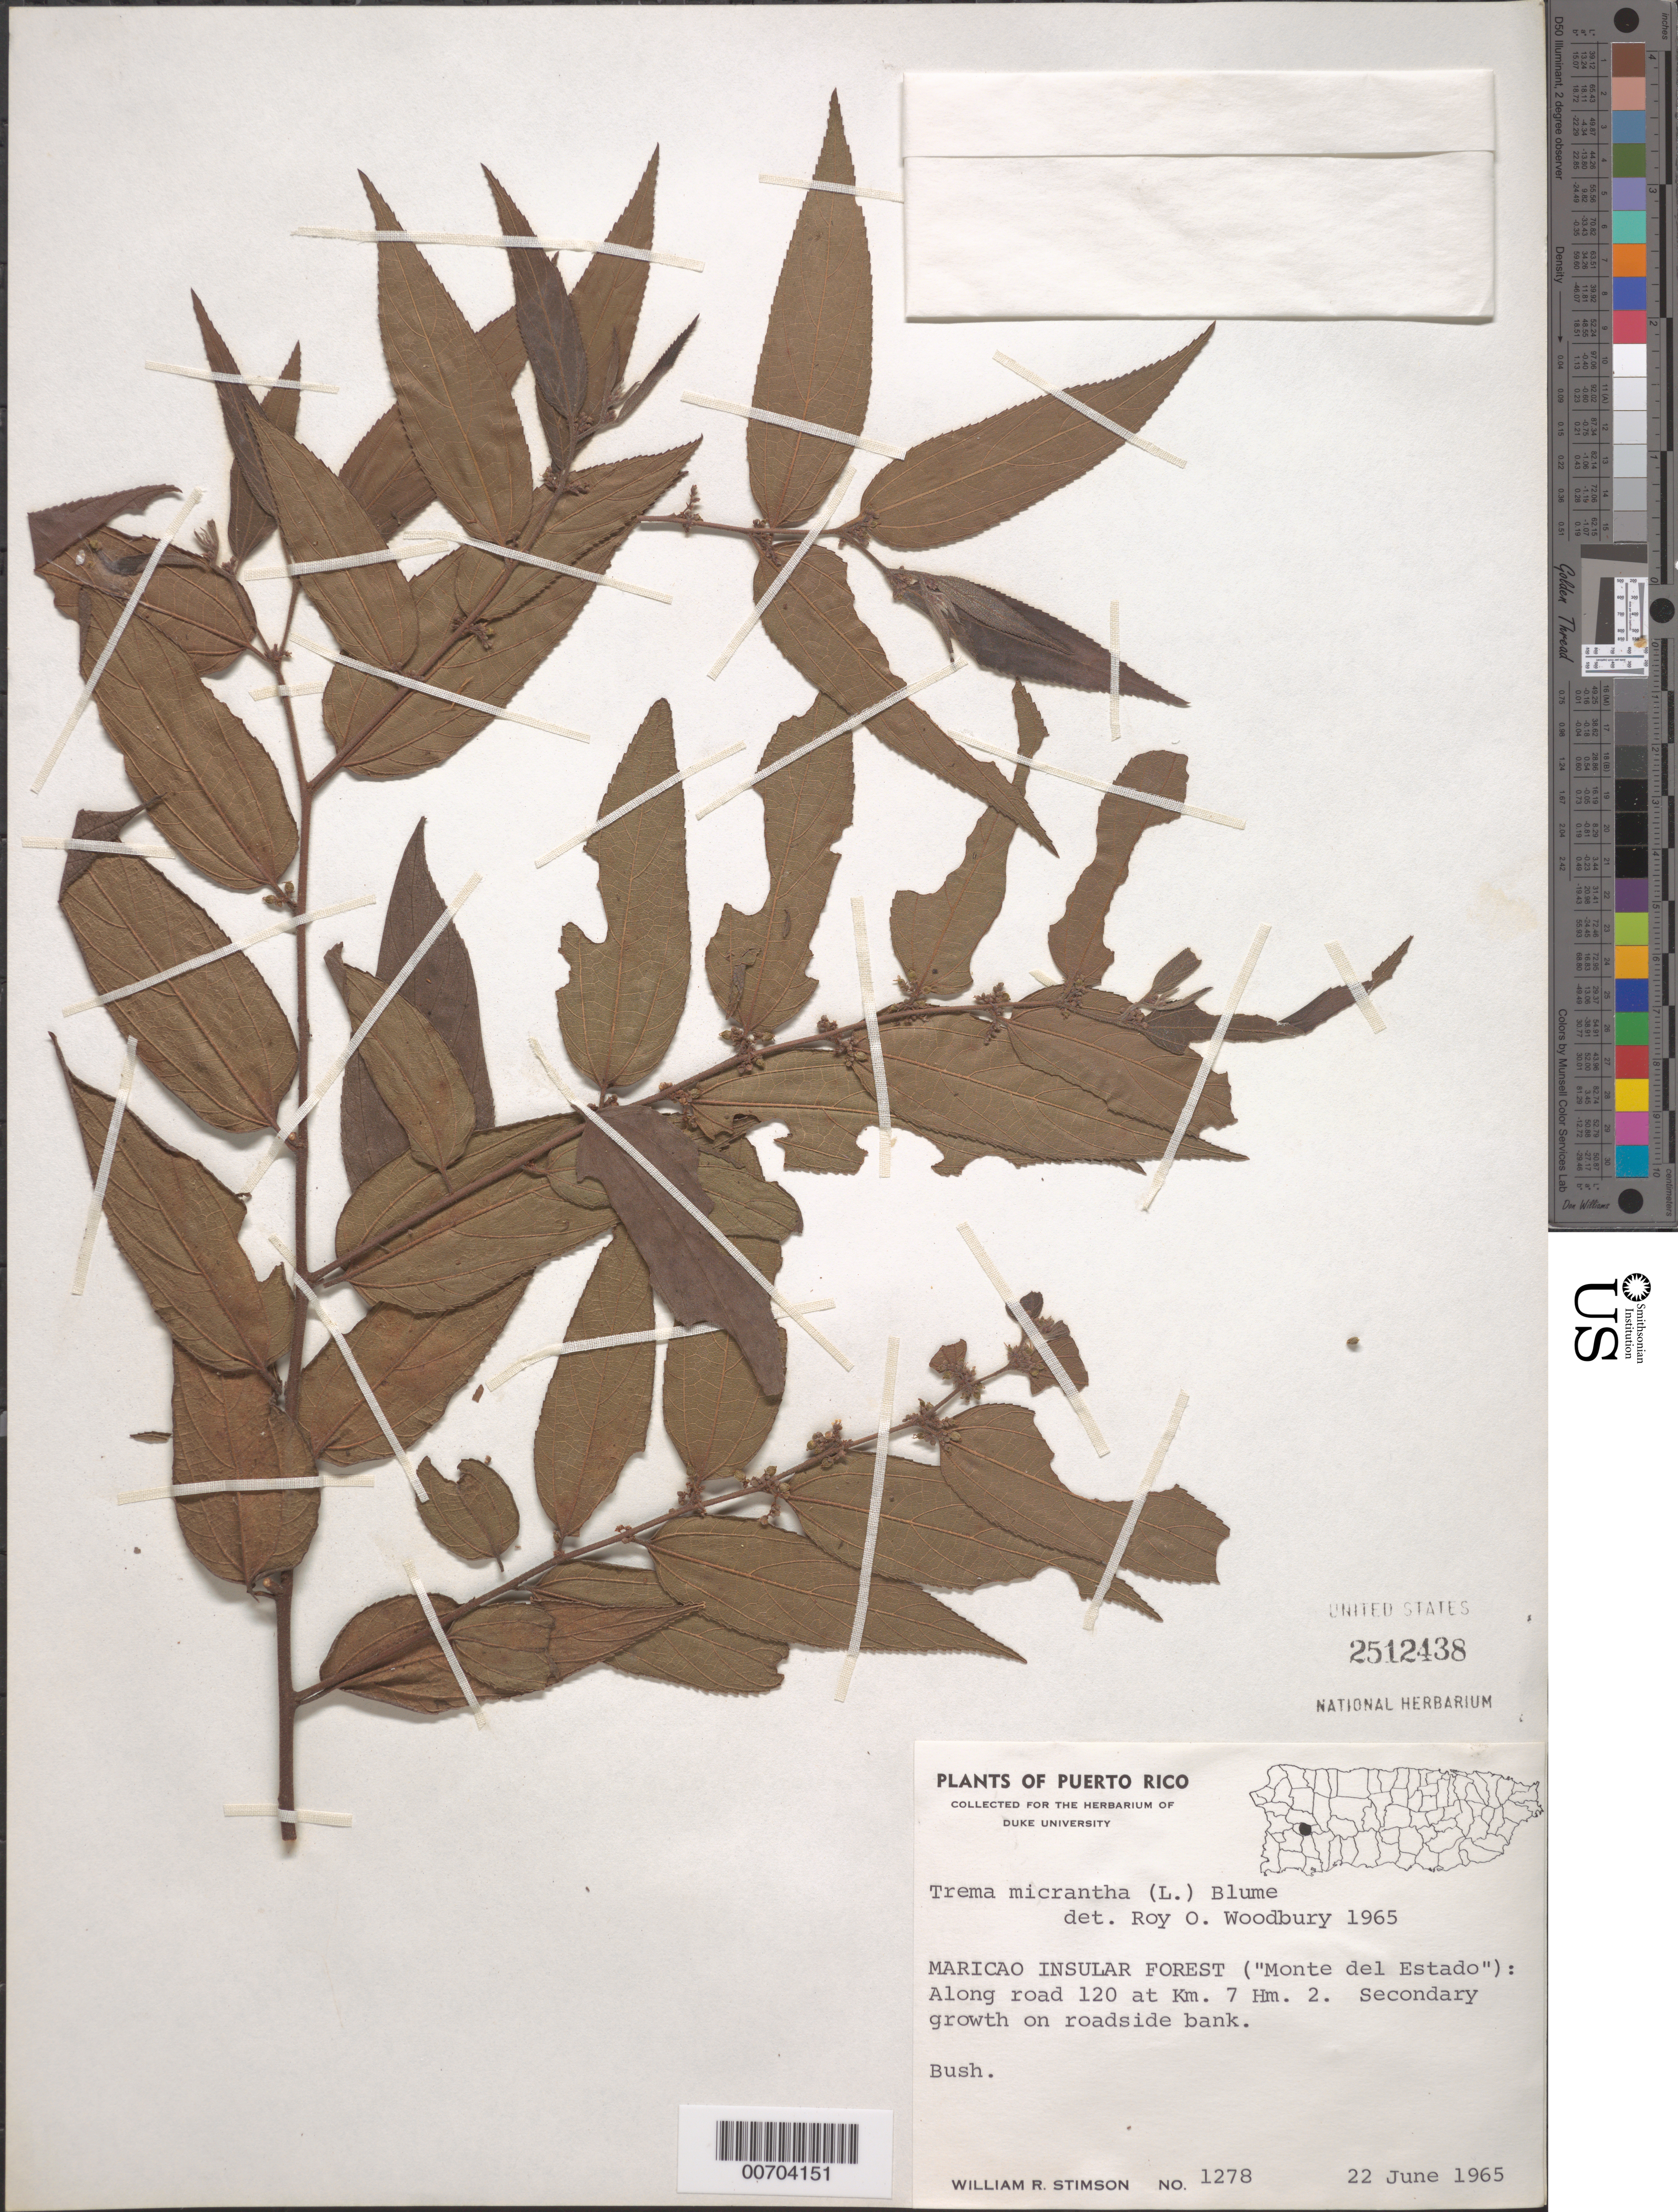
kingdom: Plantae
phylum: Tracheophyta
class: Magnoliopsida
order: Rosales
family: Cannabaceae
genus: Trema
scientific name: Trema micranthum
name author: (L.) Blume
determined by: Woodbury, R. O.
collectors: W. R. Stimson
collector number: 1278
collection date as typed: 22 Jun 1965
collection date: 1965-06-22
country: Puerto Rico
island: Greater Antilles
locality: Maricao Insular Forest ("Monte del Estado"): Alogn road 120 at Km 7 Hm2.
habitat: Secondary growth on roadside bank.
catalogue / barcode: US 2512438